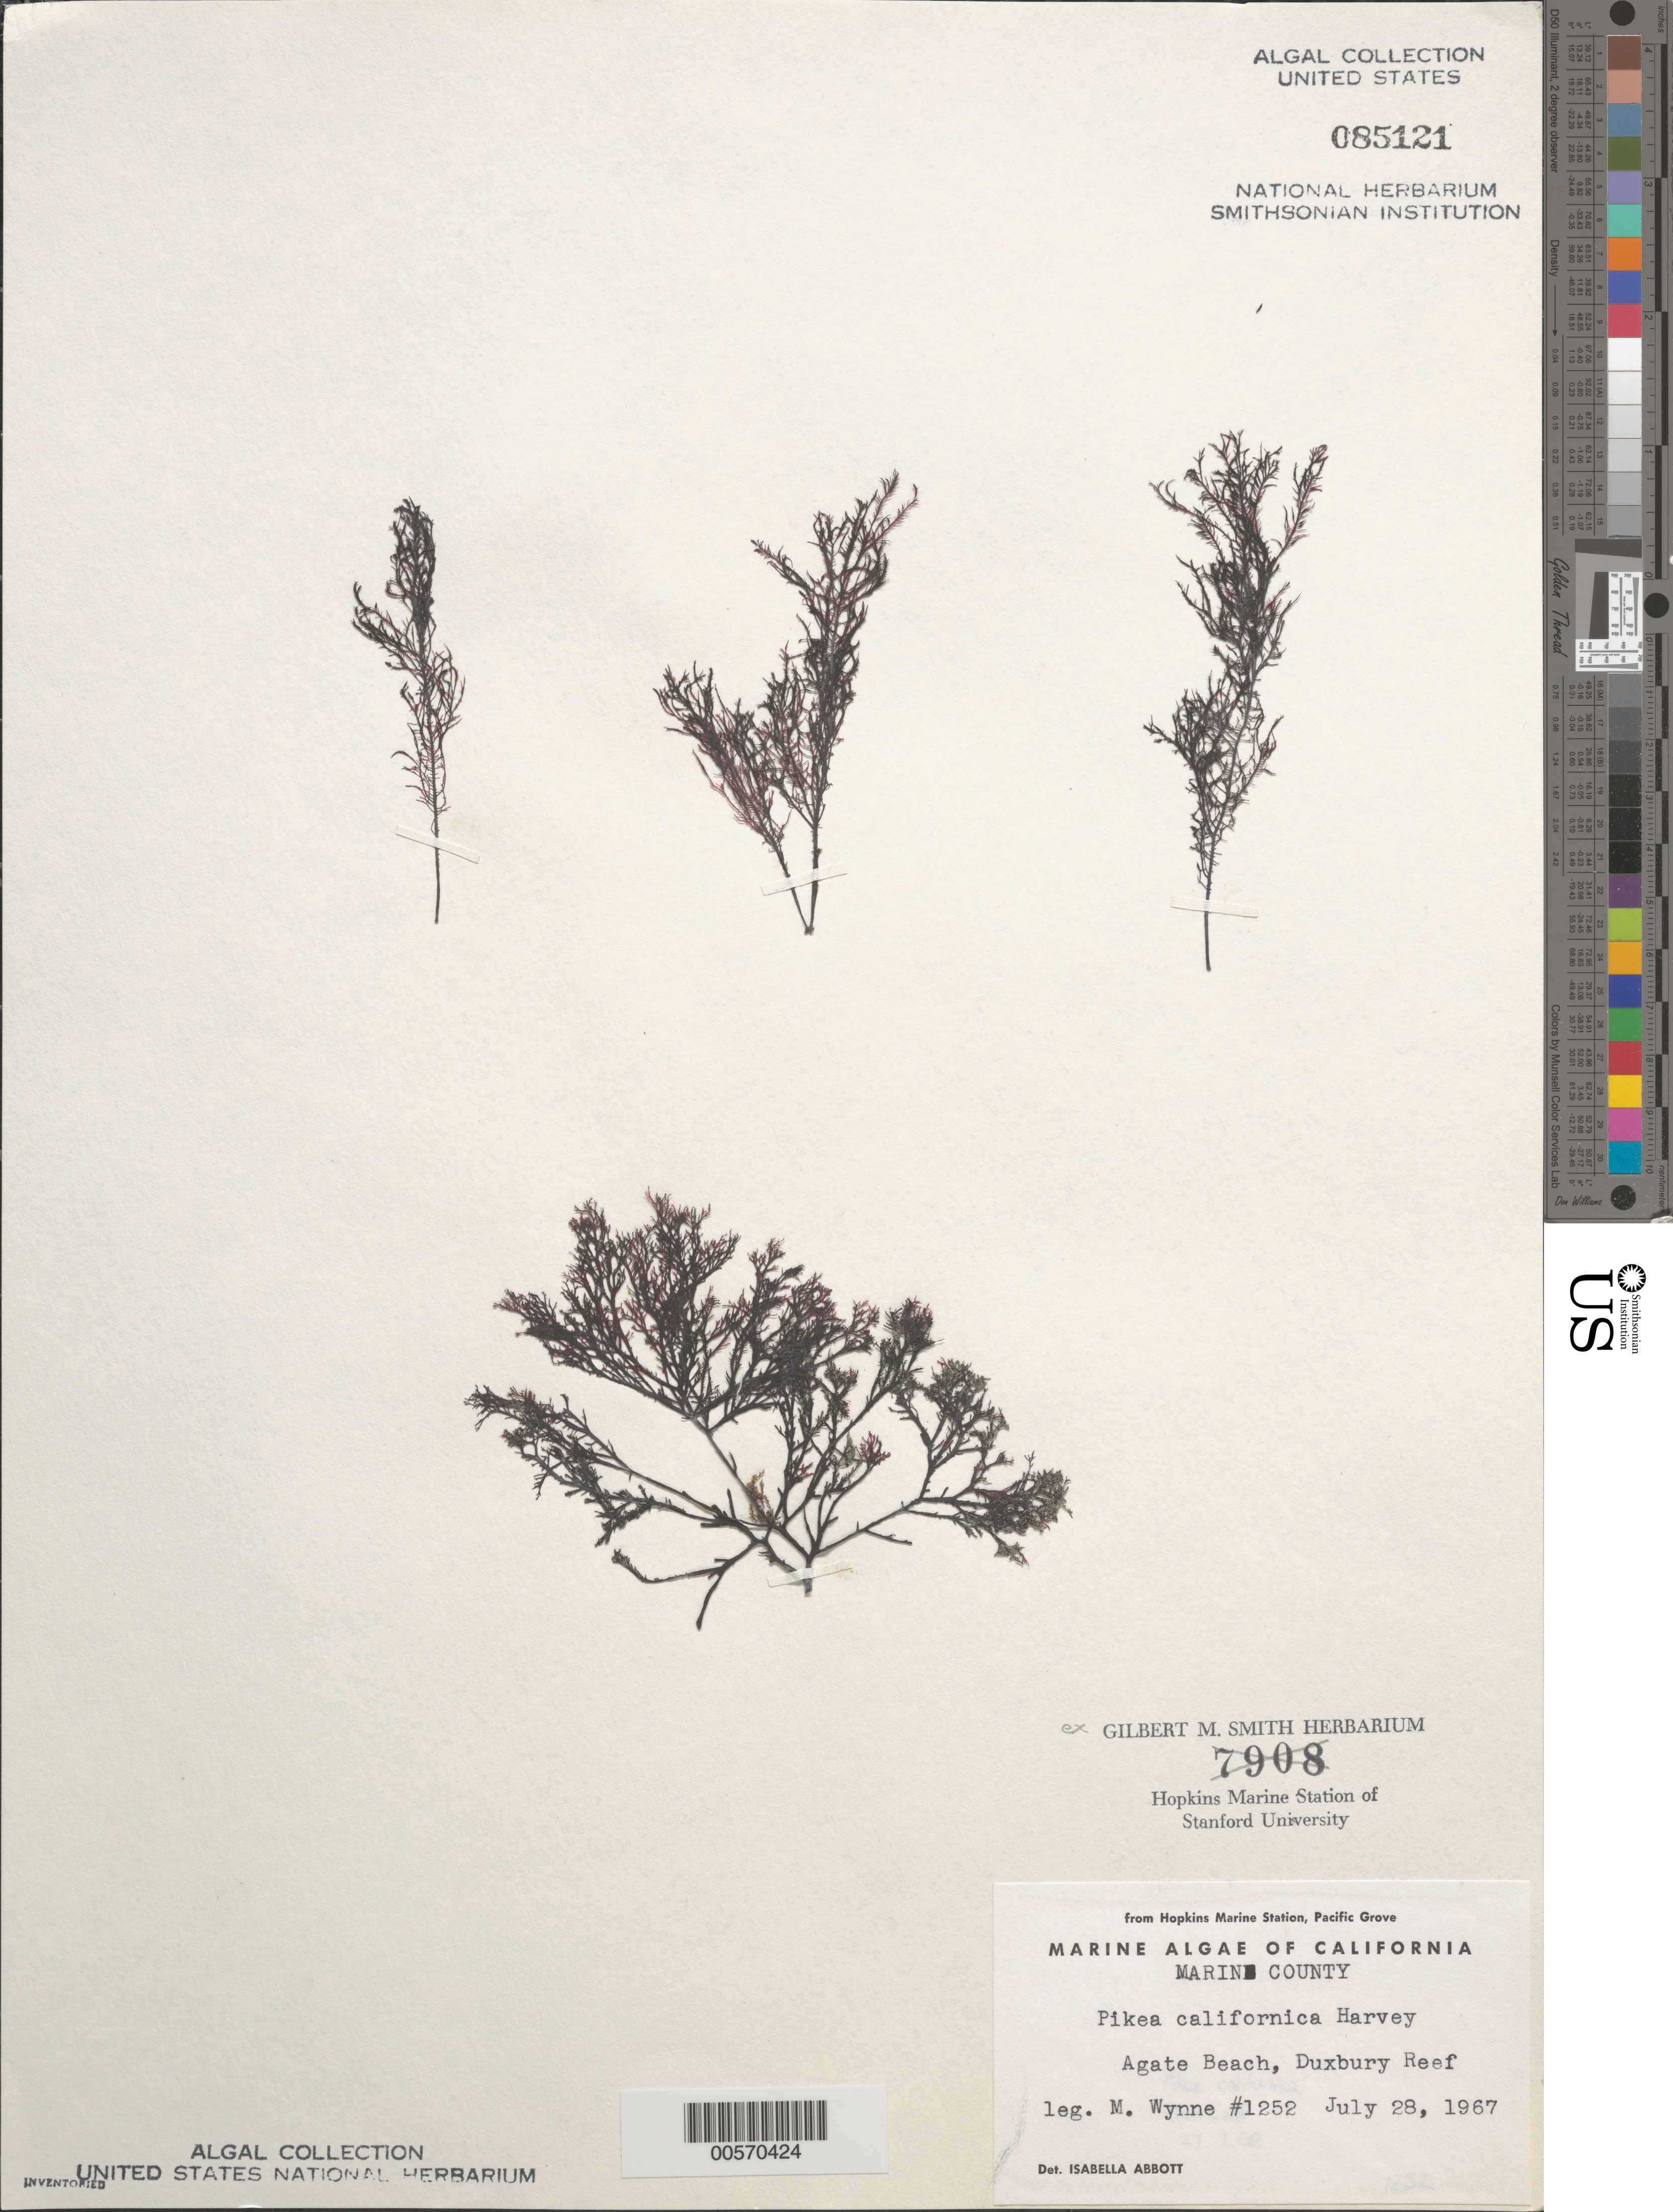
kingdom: Plantae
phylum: Rhodophyta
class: Florideophyceae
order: Gigartinales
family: Dumontiaceae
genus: Pikea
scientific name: Pikea californica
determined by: Abbott, Isabella A.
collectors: M.J. Wynne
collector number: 1252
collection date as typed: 28 Jul 1967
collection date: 1967-07-28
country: United States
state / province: California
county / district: Marin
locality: Agate Beach, Duxbury Reef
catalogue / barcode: US 85121